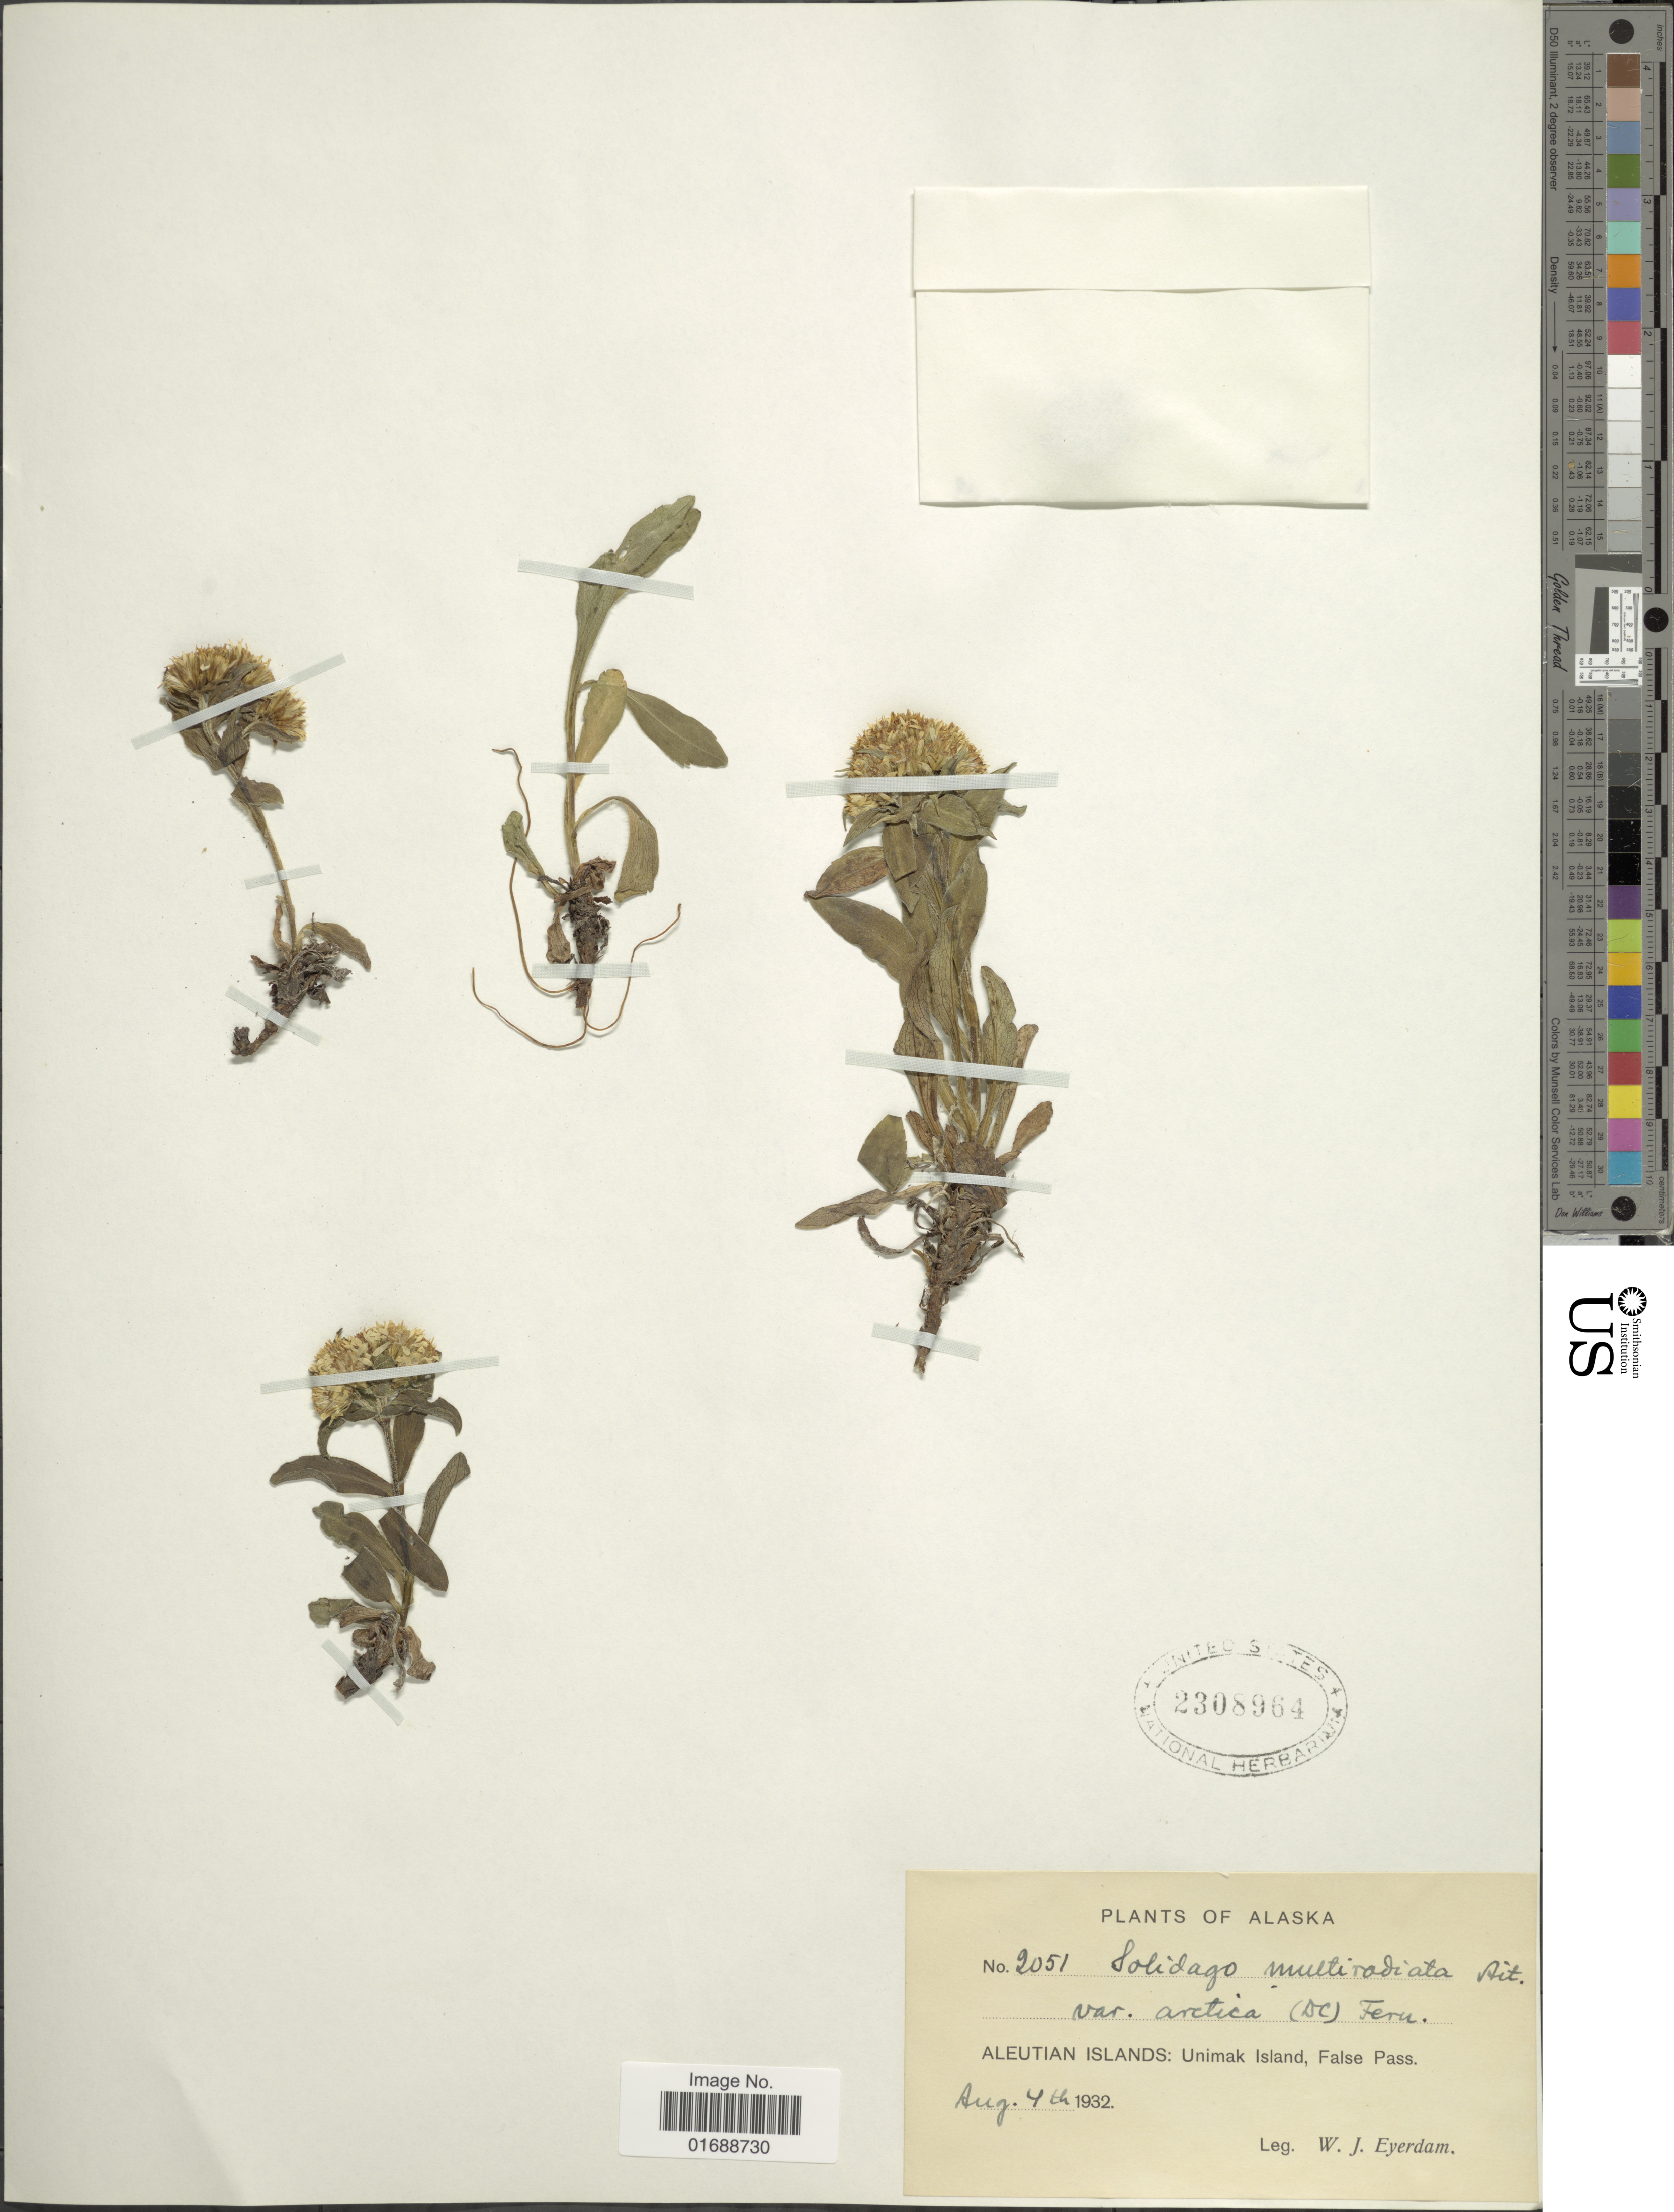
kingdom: Plantae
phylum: Tracheophyta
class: Magnoliopsida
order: Asterales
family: Asteraceae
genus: Solidago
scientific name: Solidago multiradiata var. arctica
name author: (DC.) Fernald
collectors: W. J. Eyerdam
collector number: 2051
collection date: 1932-08-04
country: United States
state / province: Alaska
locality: Aleutian Islands: Unimak Island, False Pass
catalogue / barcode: US 2308964